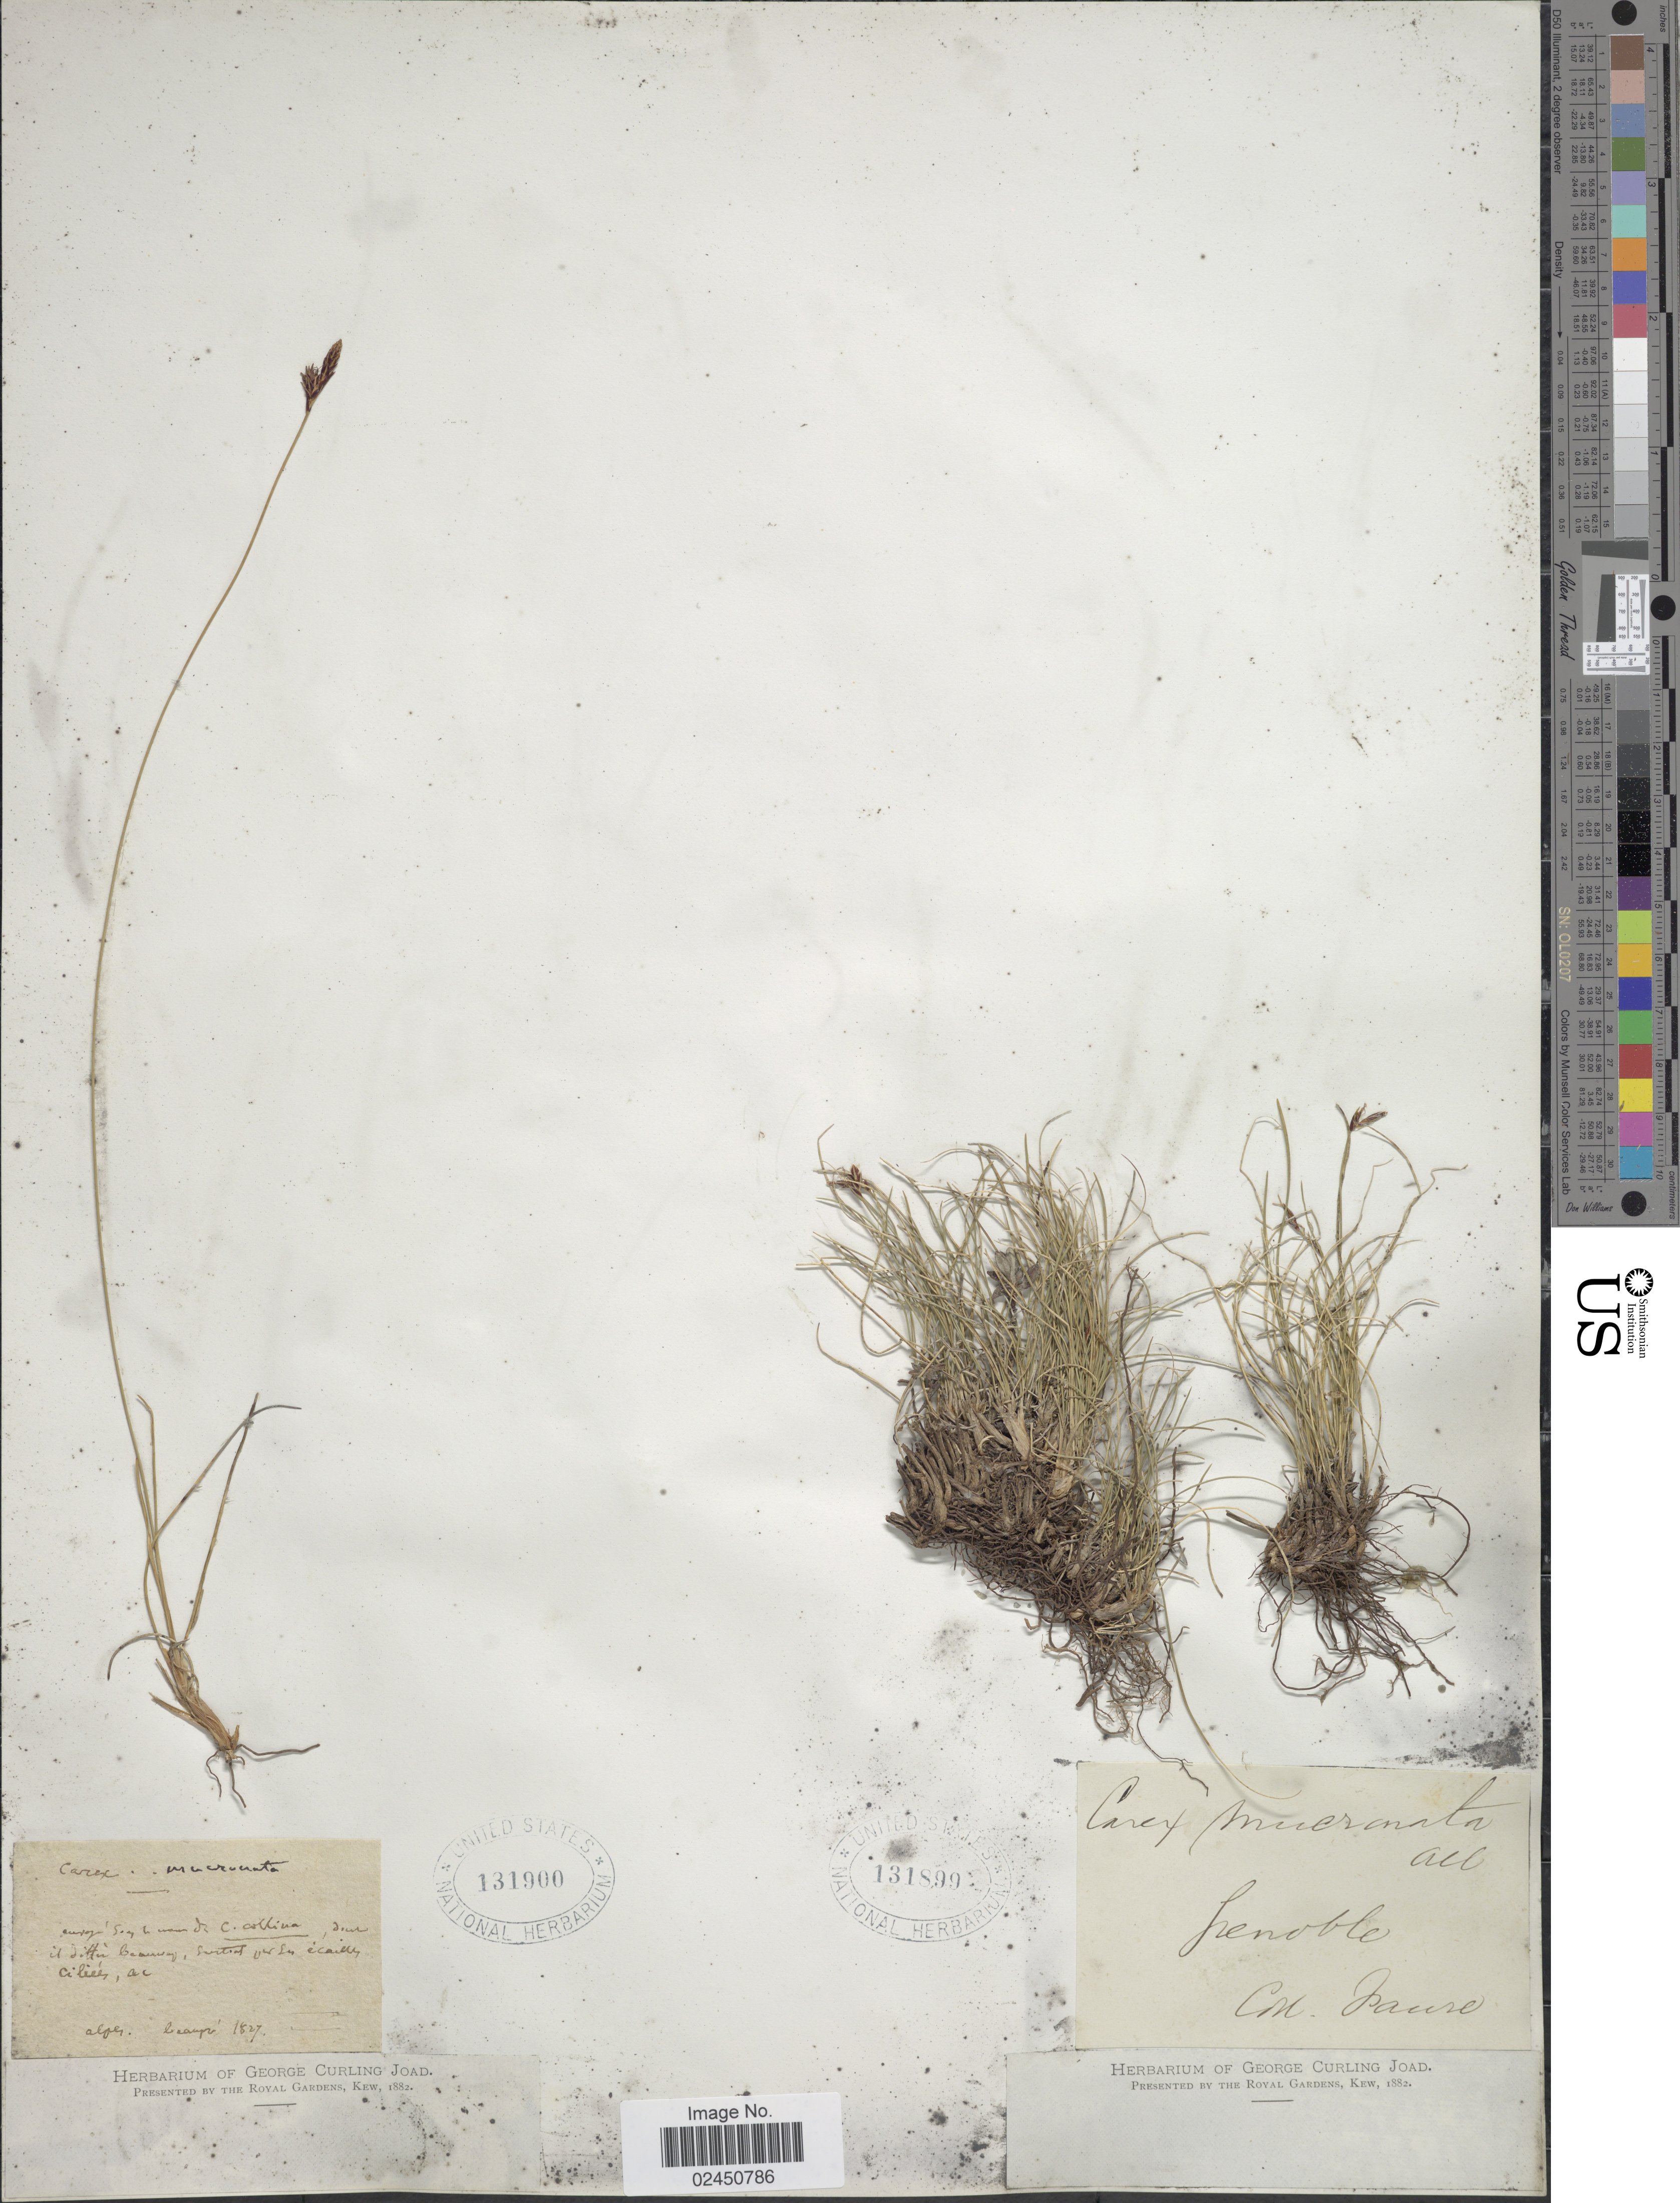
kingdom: Plantae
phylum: Tracheophyta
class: Liliopsida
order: Poales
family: Cyperaceae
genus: Carex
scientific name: Carex mucronata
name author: All.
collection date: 1827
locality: Alpes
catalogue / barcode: US 131900